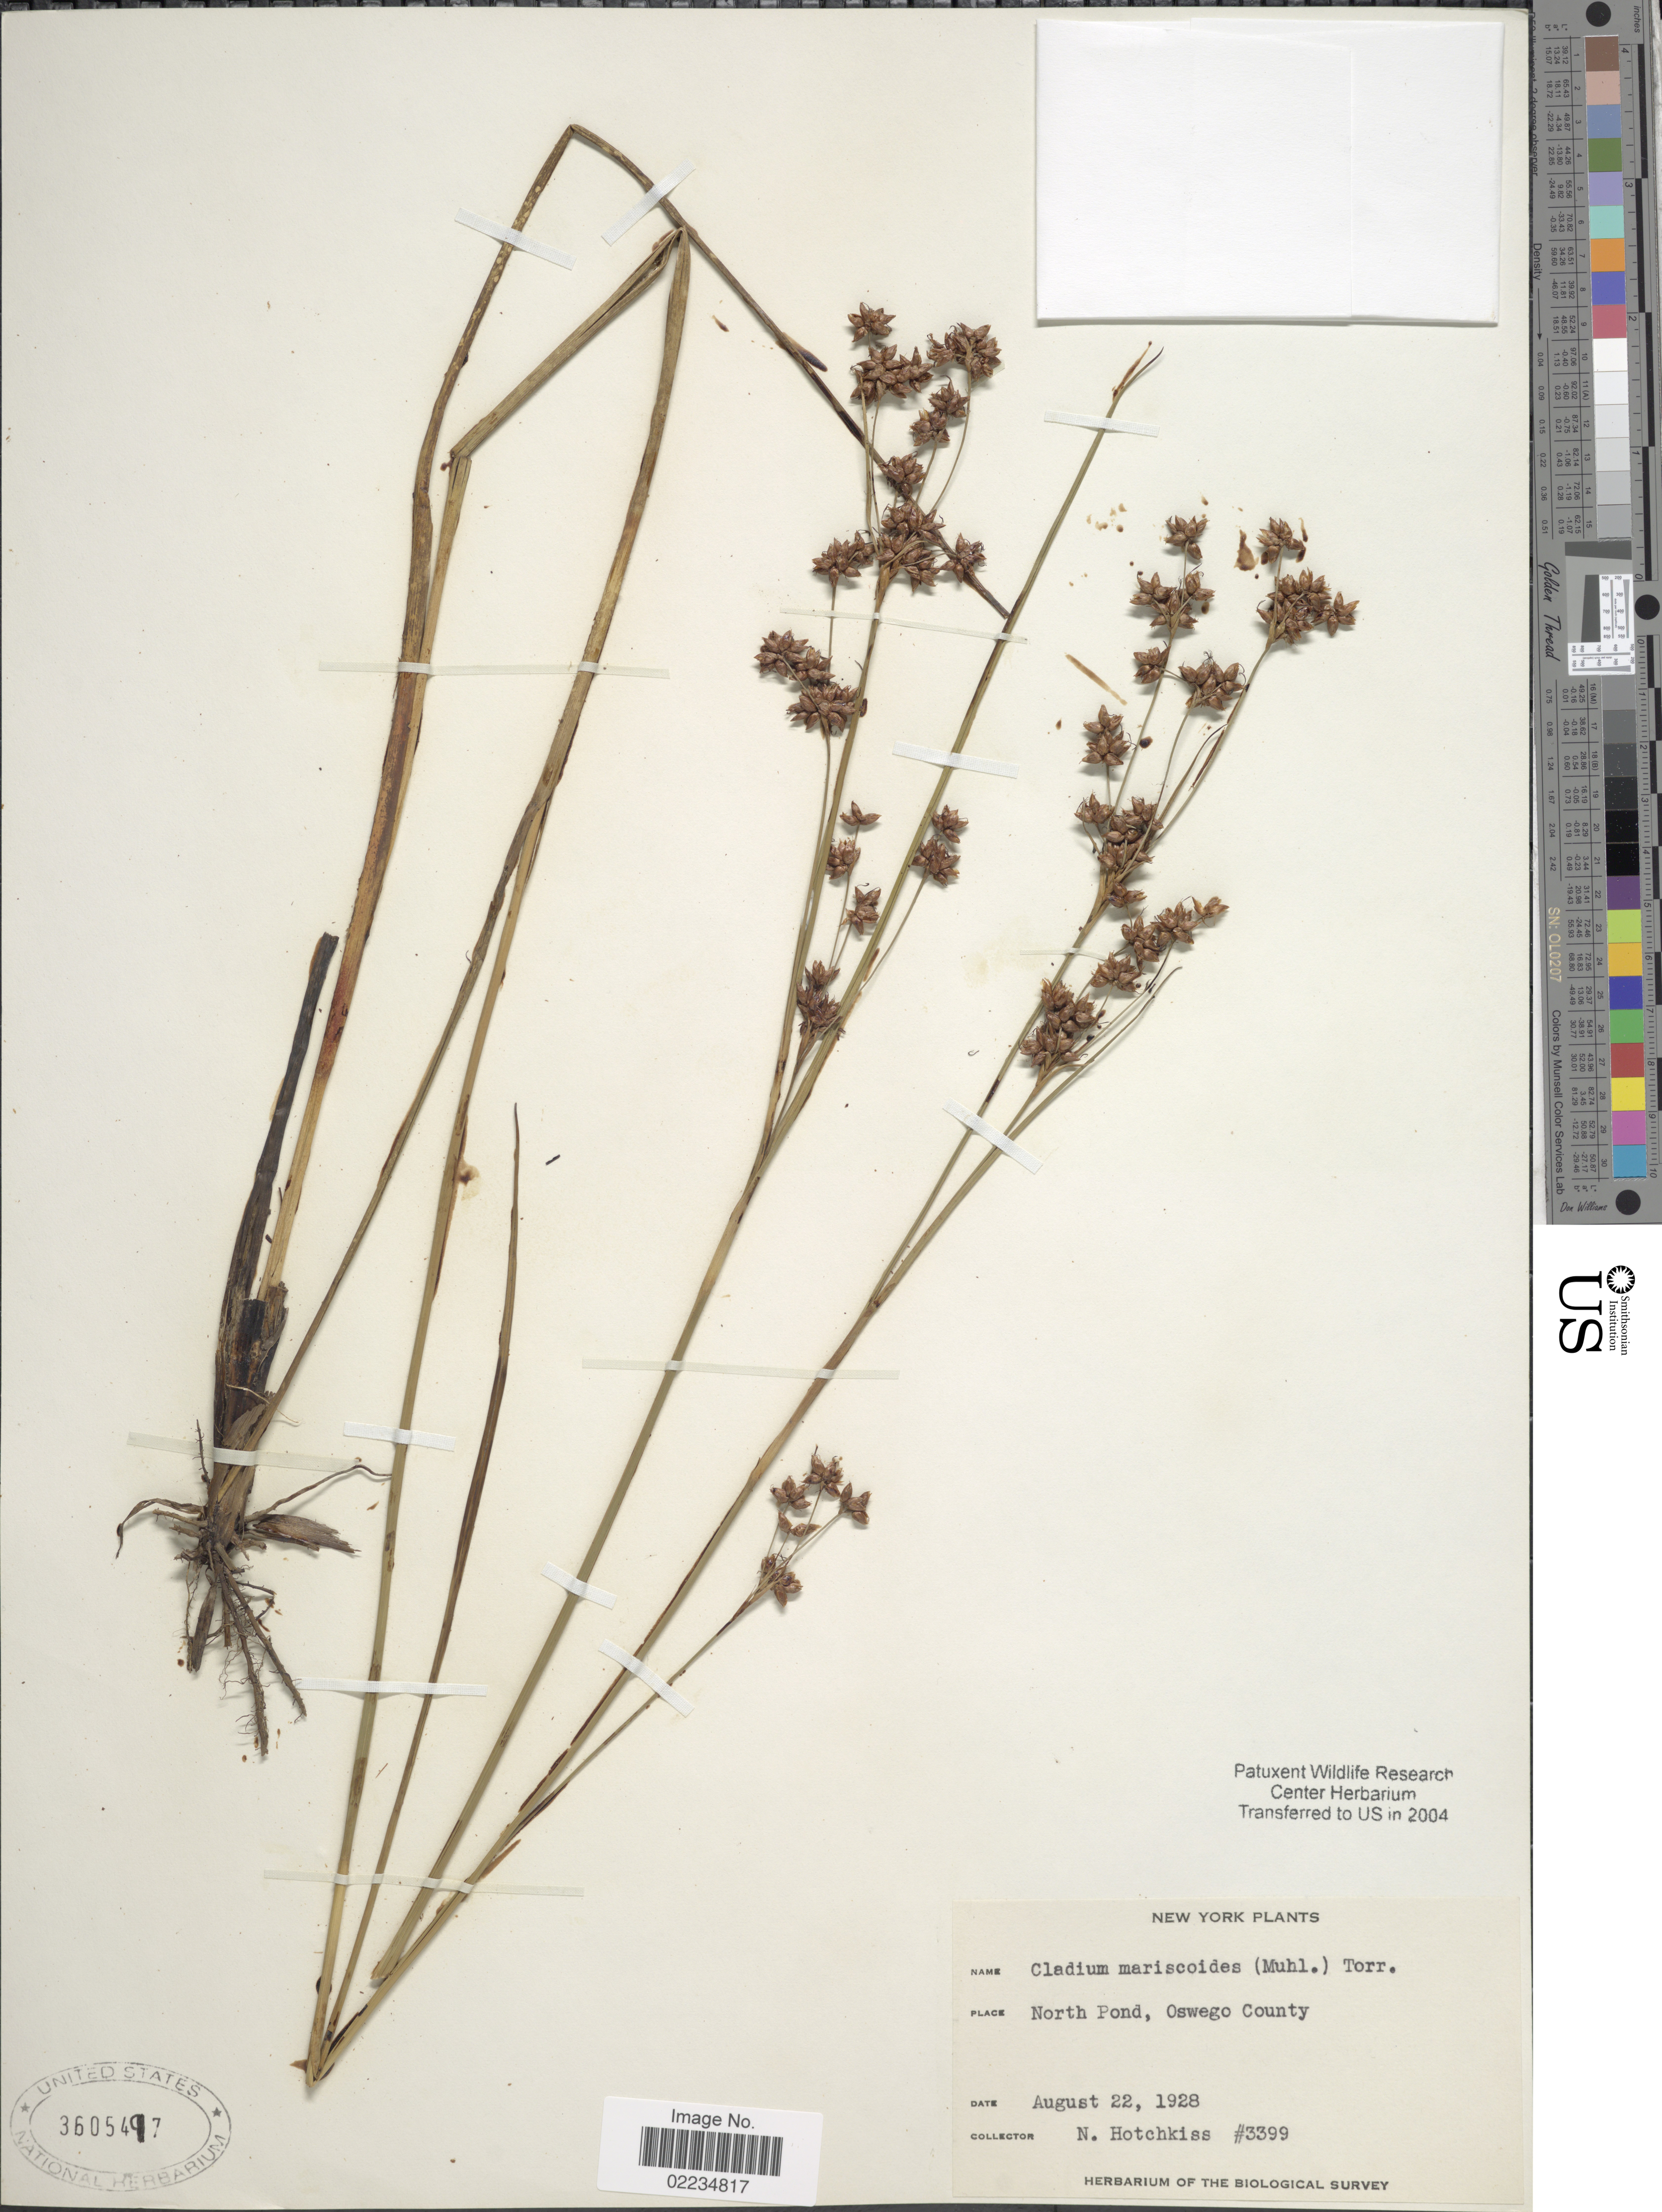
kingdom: Plantae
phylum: Tracheophyta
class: Liliopsida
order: Poales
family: Cyperaceae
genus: Cladium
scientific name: Cladium mariscoides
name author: (Muhl.) Torr.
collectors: N. Hotchkiss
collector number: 3399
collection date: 1928-08-22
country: United States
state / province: New York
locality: North Pond, Oswego County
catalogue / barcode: US 3605417